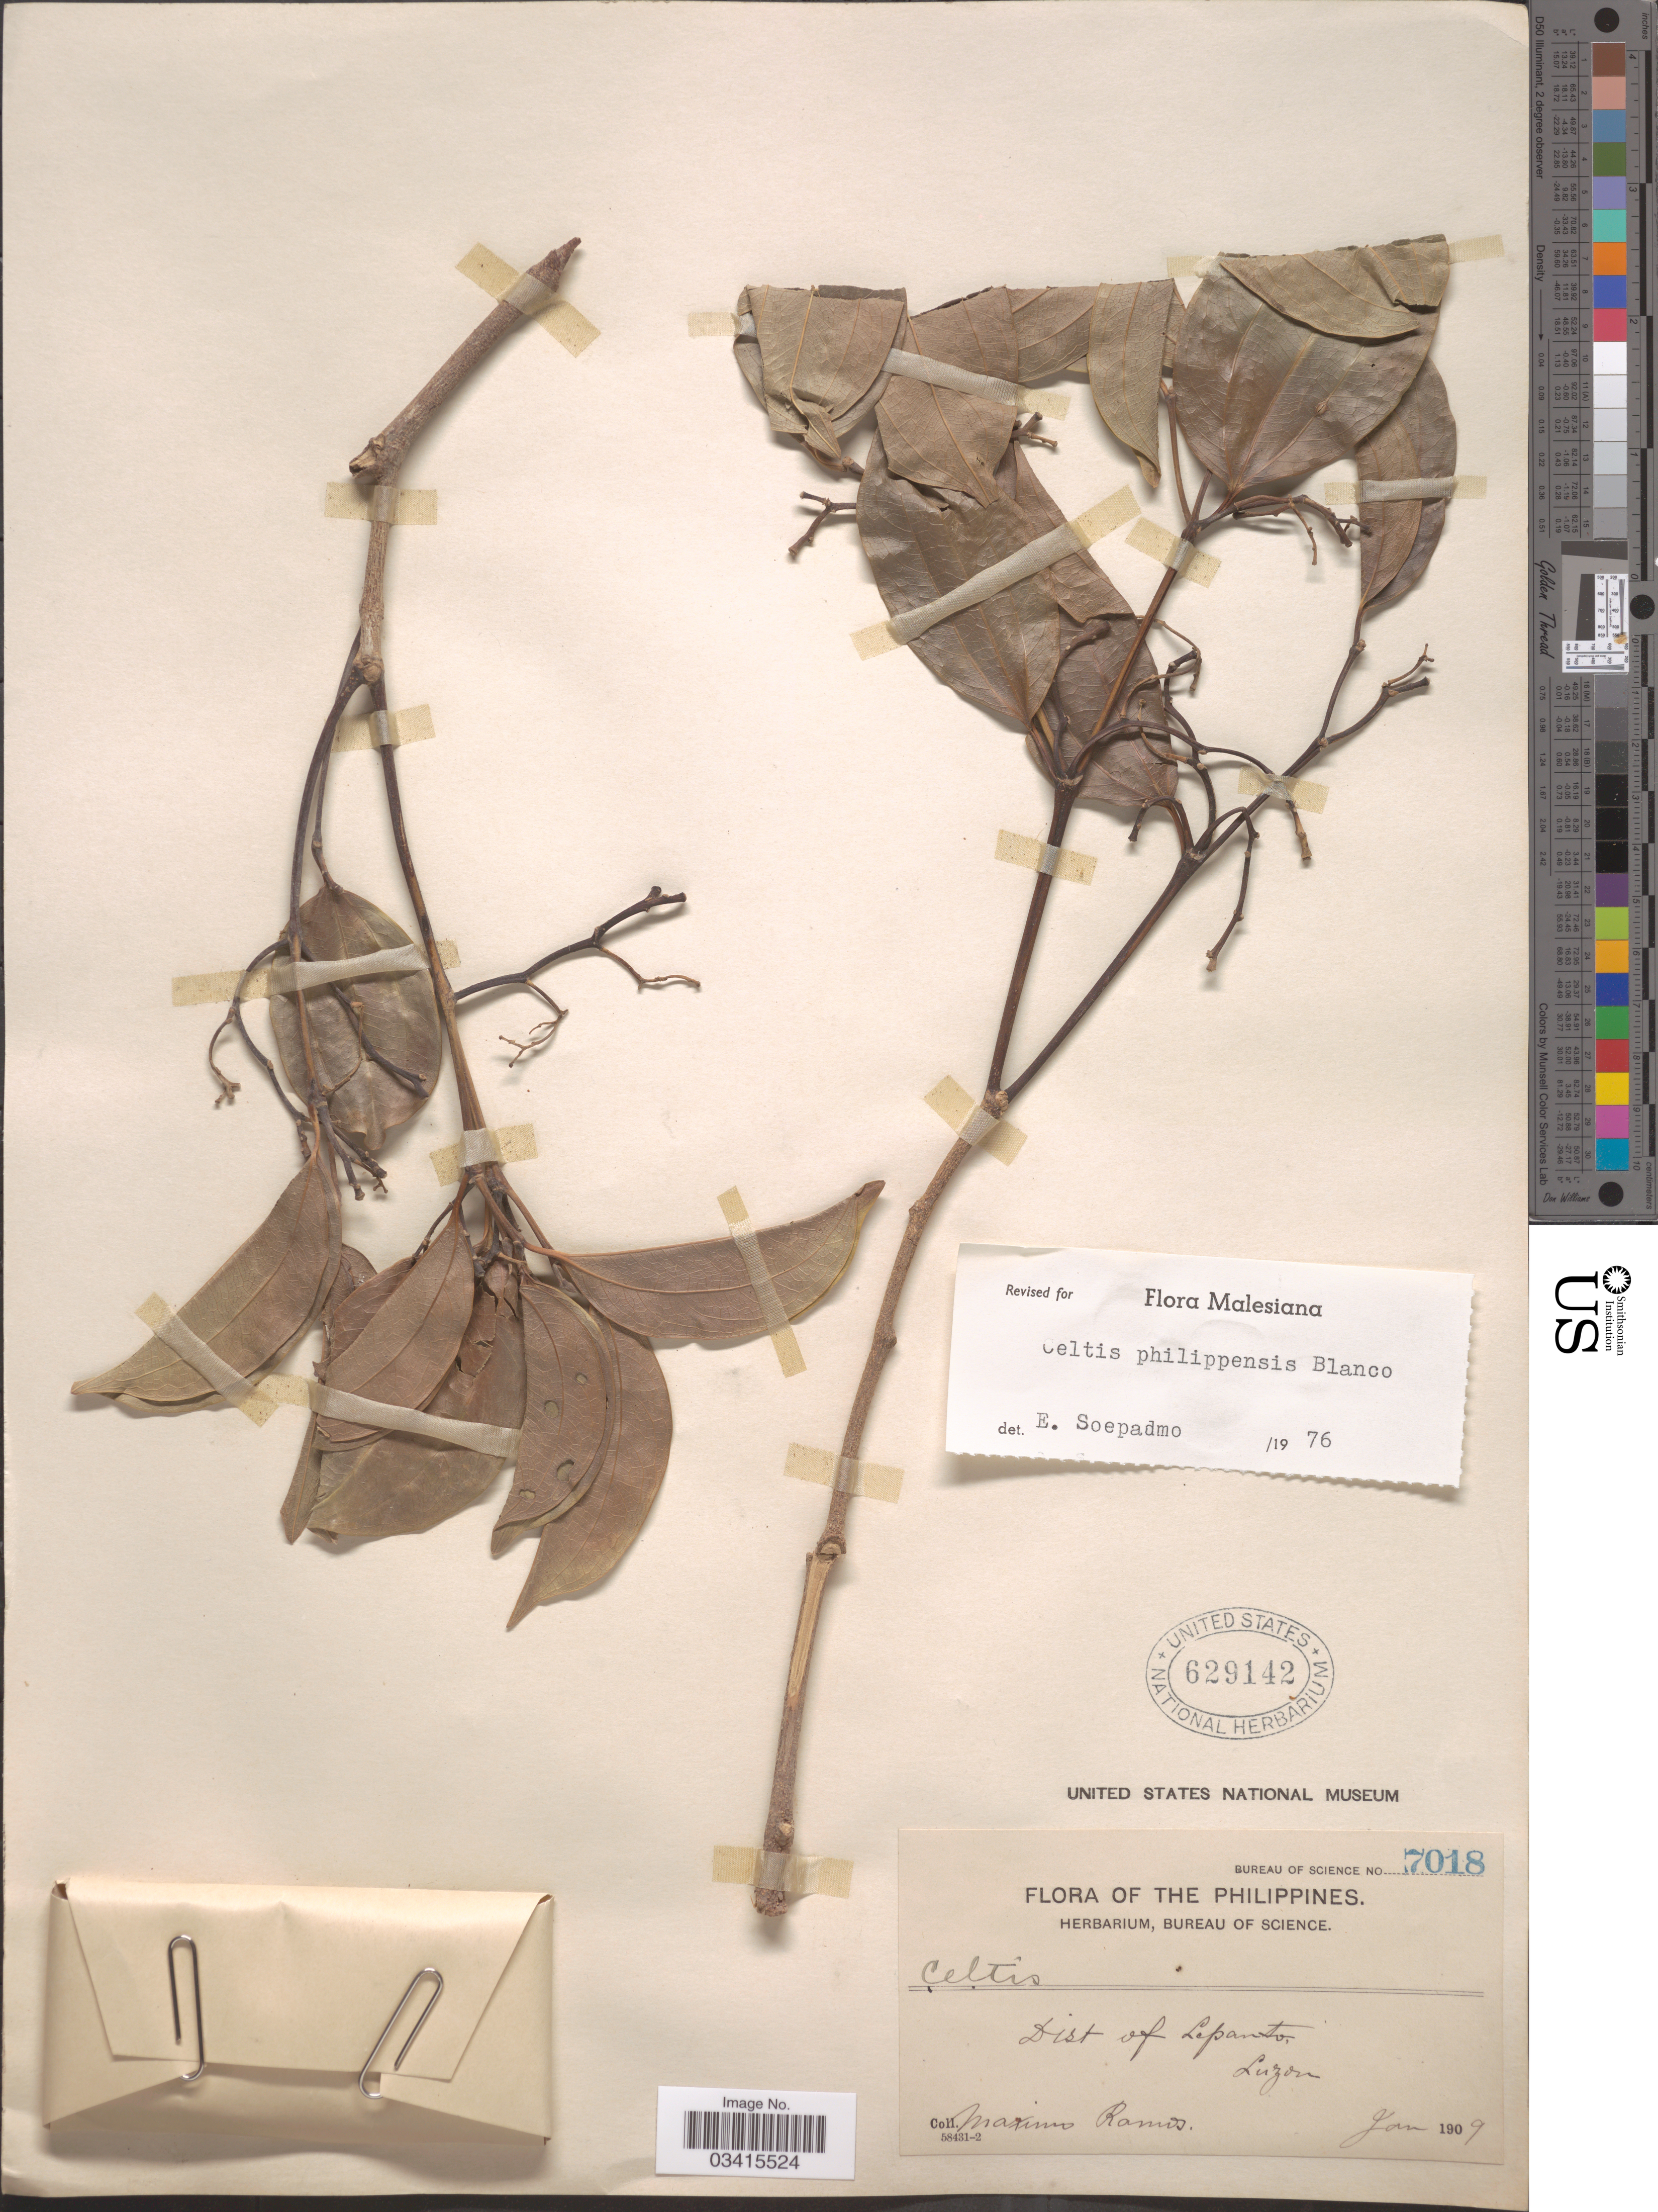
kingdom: Plantae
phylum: Tracheophyta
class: Magnoliopsida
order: Rosales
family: Cannabaceae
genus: Celtis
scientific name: Celtis philippensis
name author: Blanco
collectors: M. Ramos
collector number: Bureau of Science 7018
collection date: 1909-01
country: Philippines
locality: Dist of Lepanto. Luzon.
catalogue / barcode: US 629142